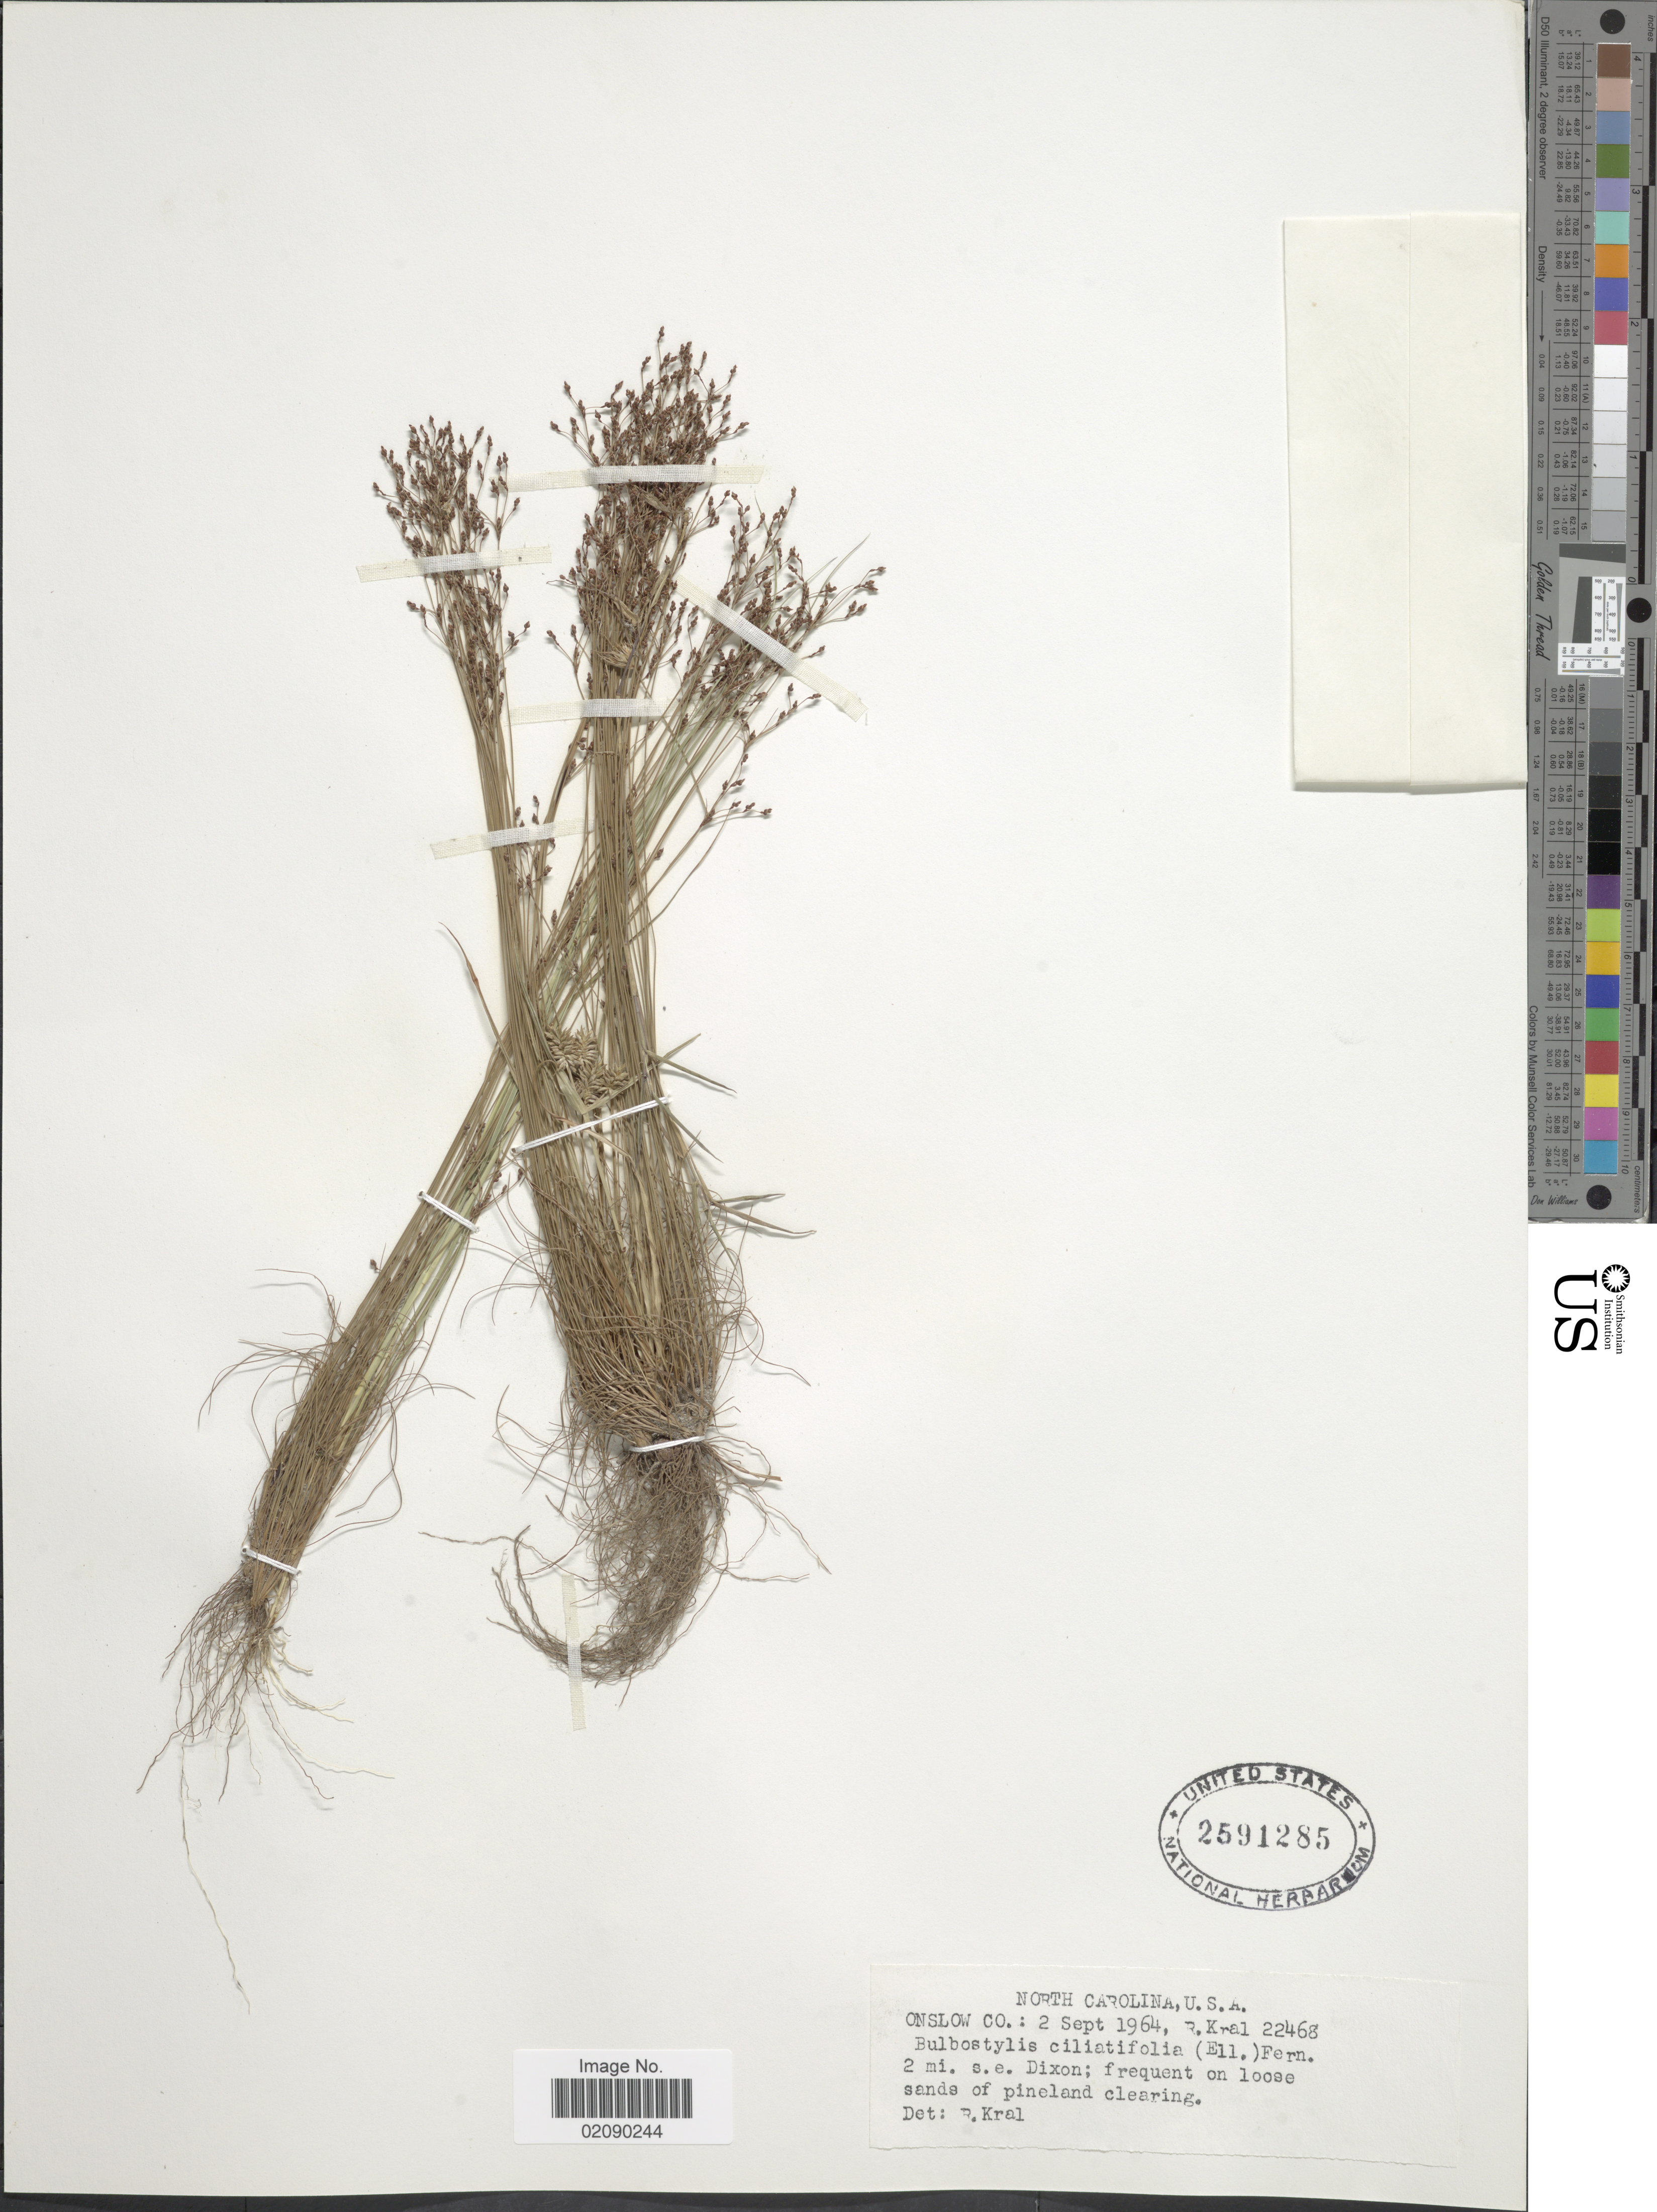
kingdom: Plantae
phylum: Tracheophyta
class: Liliopsida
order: Poales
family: Cyperaceae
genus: Bulbostylis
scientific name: Bulbostylis ciliatifolia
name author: (Elliott) Fernald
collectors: R. Kral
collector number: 22468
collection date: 1964-09-02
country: United States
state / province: Georgia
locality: Onslow Co. 2 mi. s. e. Dixon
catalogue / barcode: US 2591285